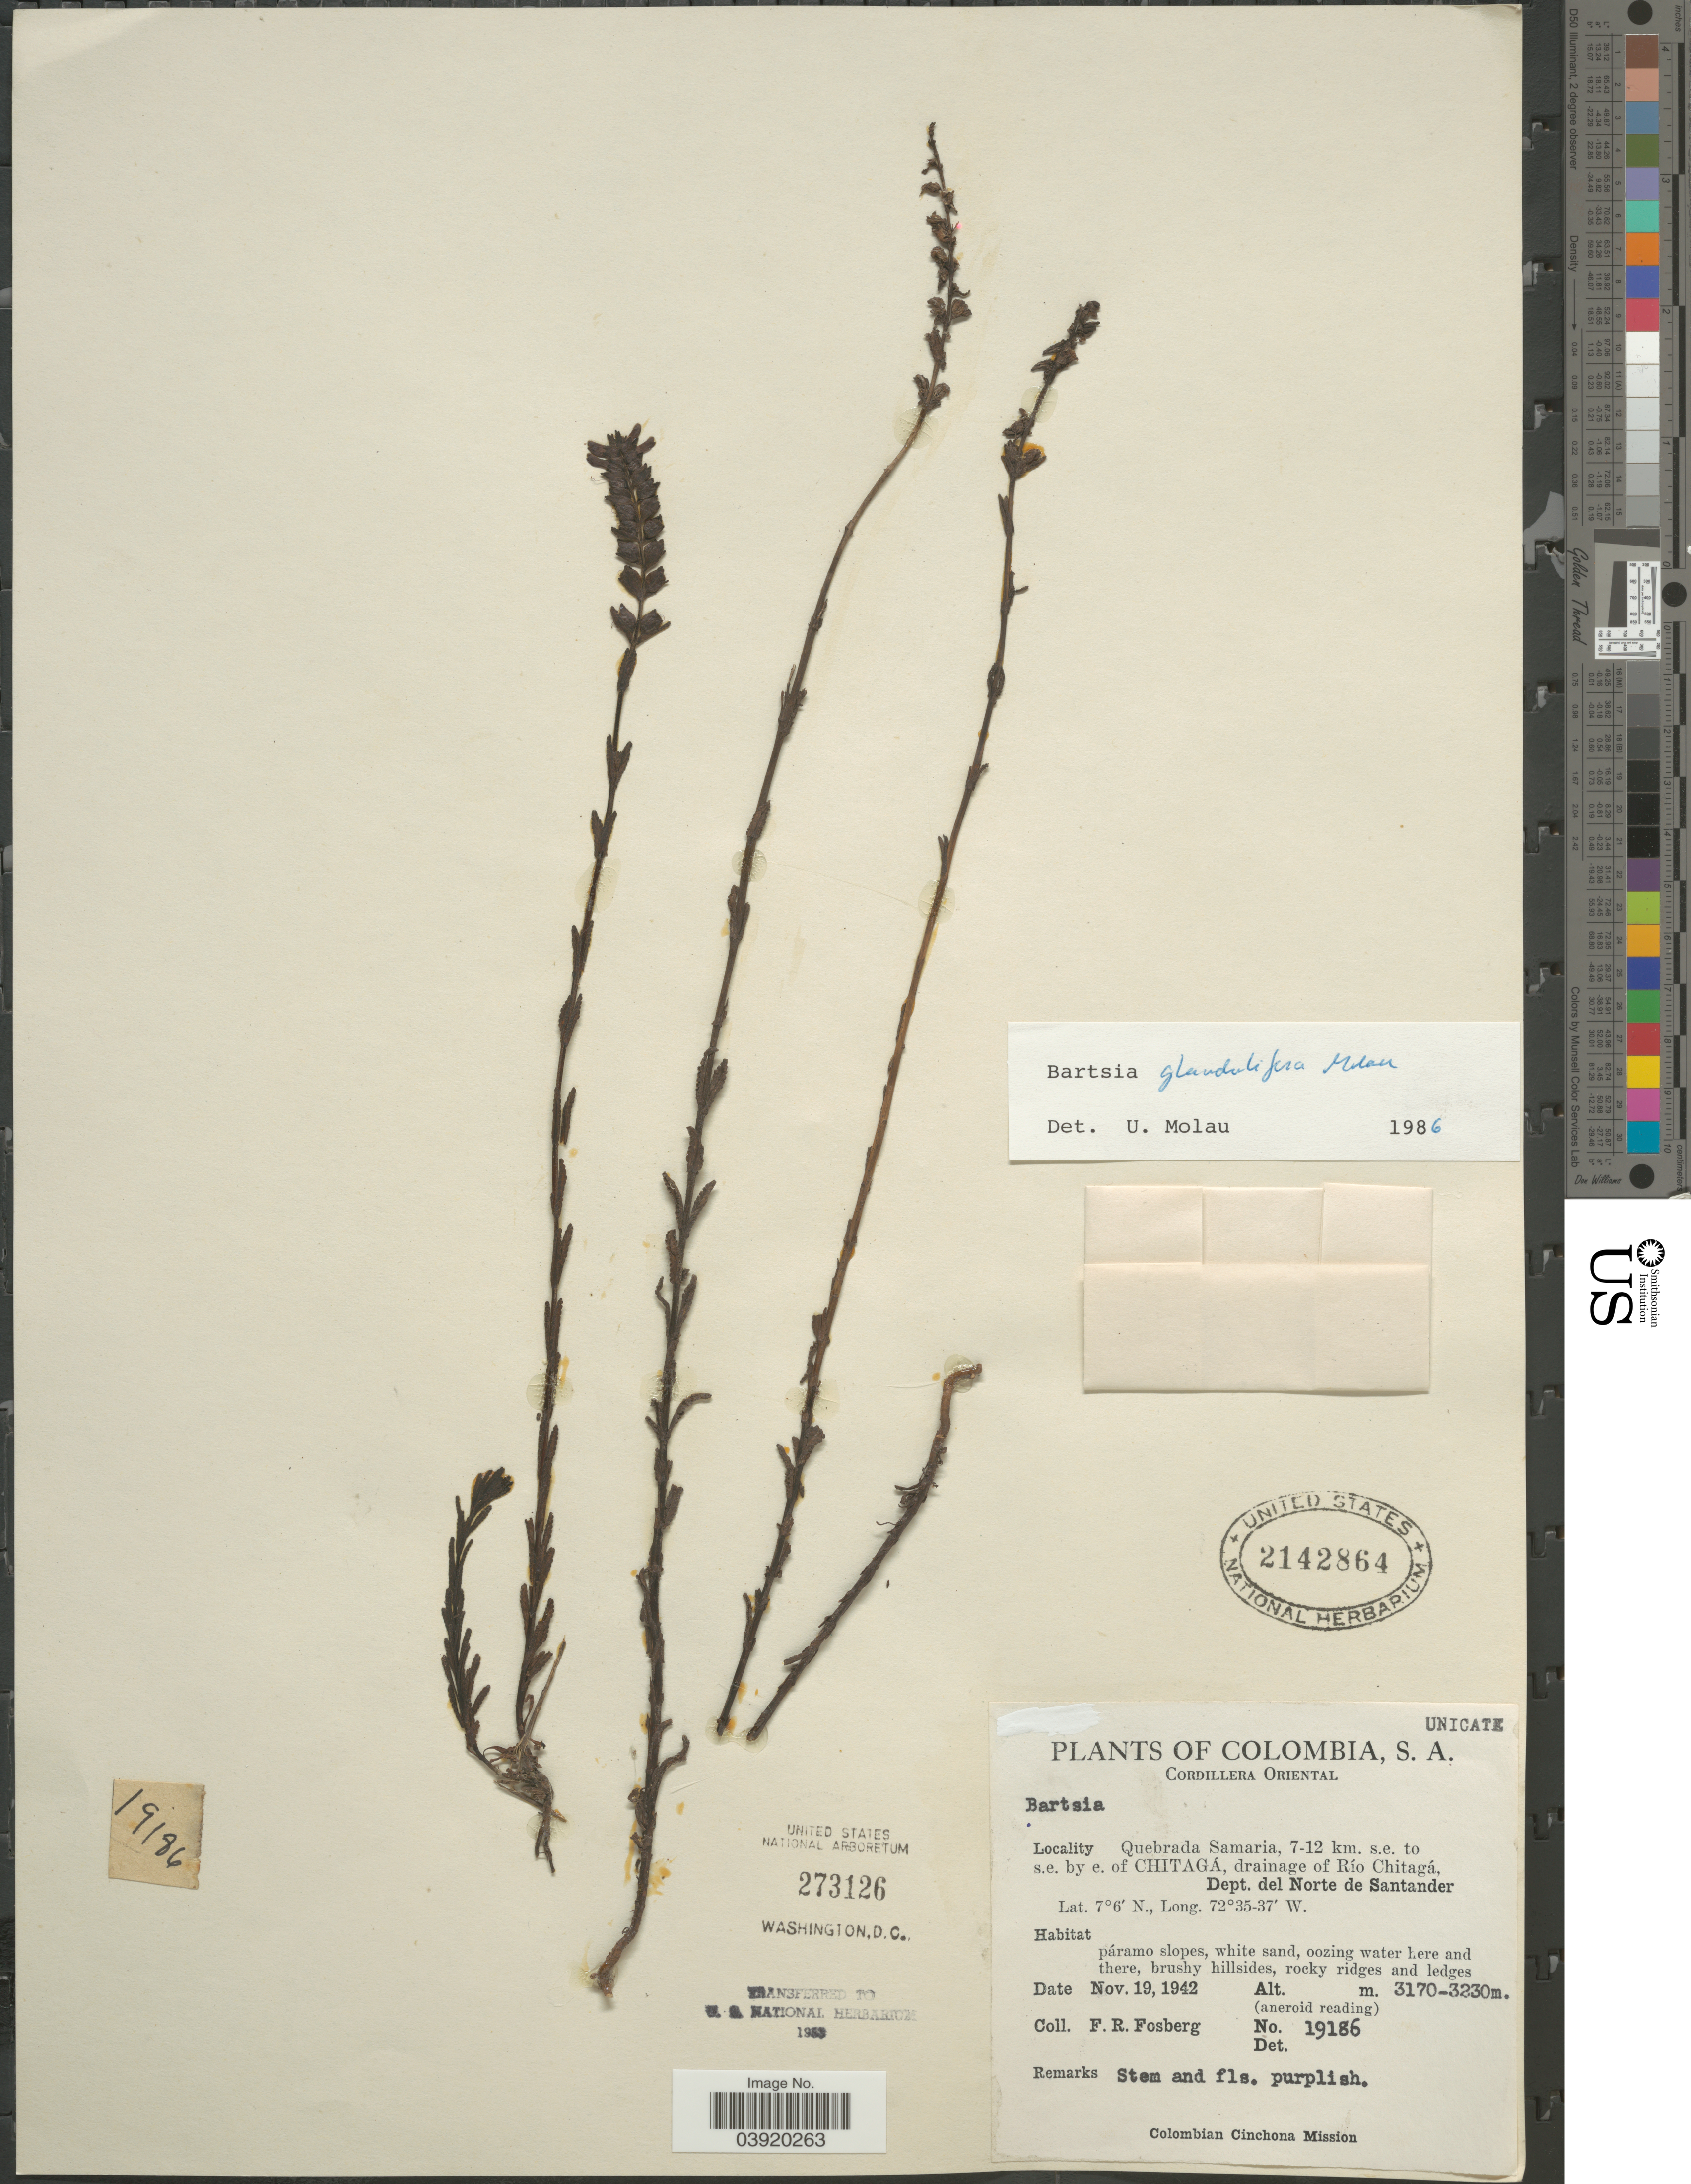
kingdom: Plantae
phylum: Tracheophyta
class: Magnoliopsida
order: Lamiales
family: Orobanchaceae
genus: Bartsia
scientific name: Bartsia glandulifera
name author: Molau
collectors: F. R. Fosberg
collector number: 19186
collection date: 1942-11-19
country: Colombia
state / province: Norte de Santander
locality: Cordillera Oriental. Quebrada Samaria, 7-12 km. s.e. to s.e. by e. of Chitagá, drainage of Río Chitagá, Dept. del Norte de Santander.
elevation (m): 3170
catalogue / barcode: US 2142864